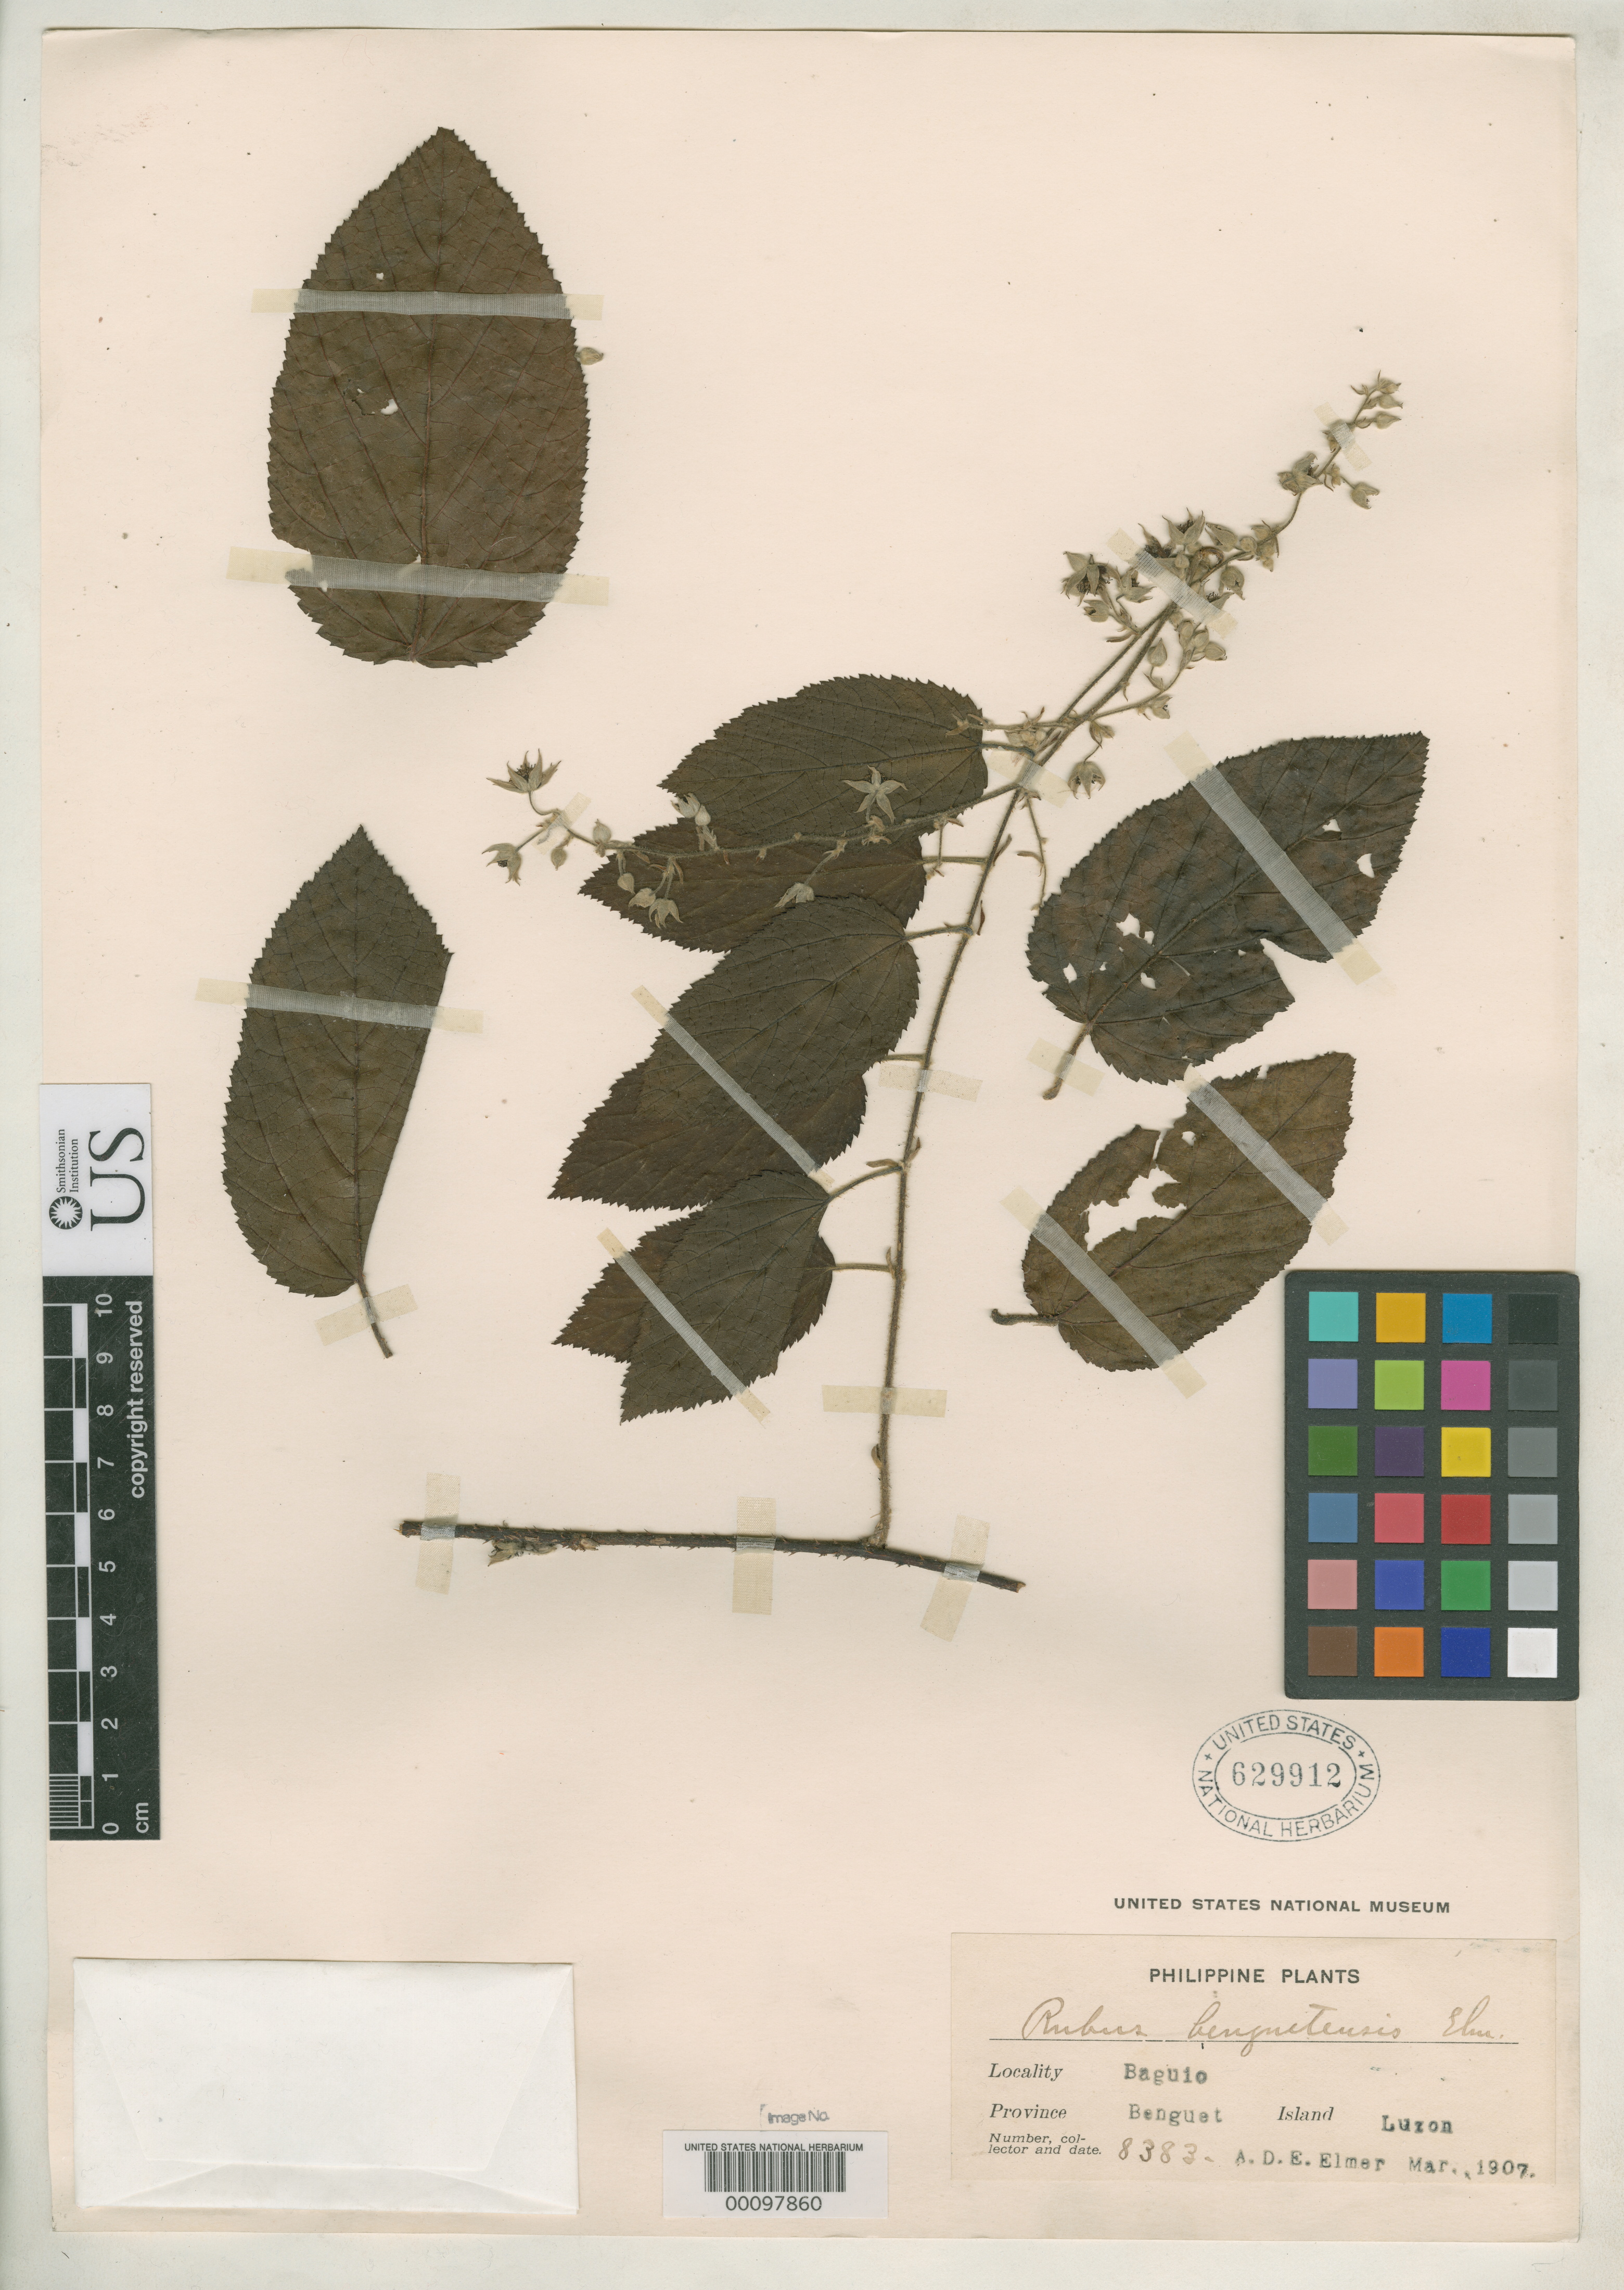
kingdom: Plantae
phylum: Tracheophyta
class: Magnoliopsida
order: Rosales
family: Rosaceae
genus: Rubus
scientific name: Rubus benguetensis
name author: Elmer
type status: Isotype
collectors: A. D. E. Elmer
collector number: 8383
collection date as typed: Mar 1907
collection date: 1907-03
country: Philippines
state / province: Cordillera (Administrative Region)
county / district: Benguet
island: Luzon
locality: Baguio.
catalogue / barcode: US 629912